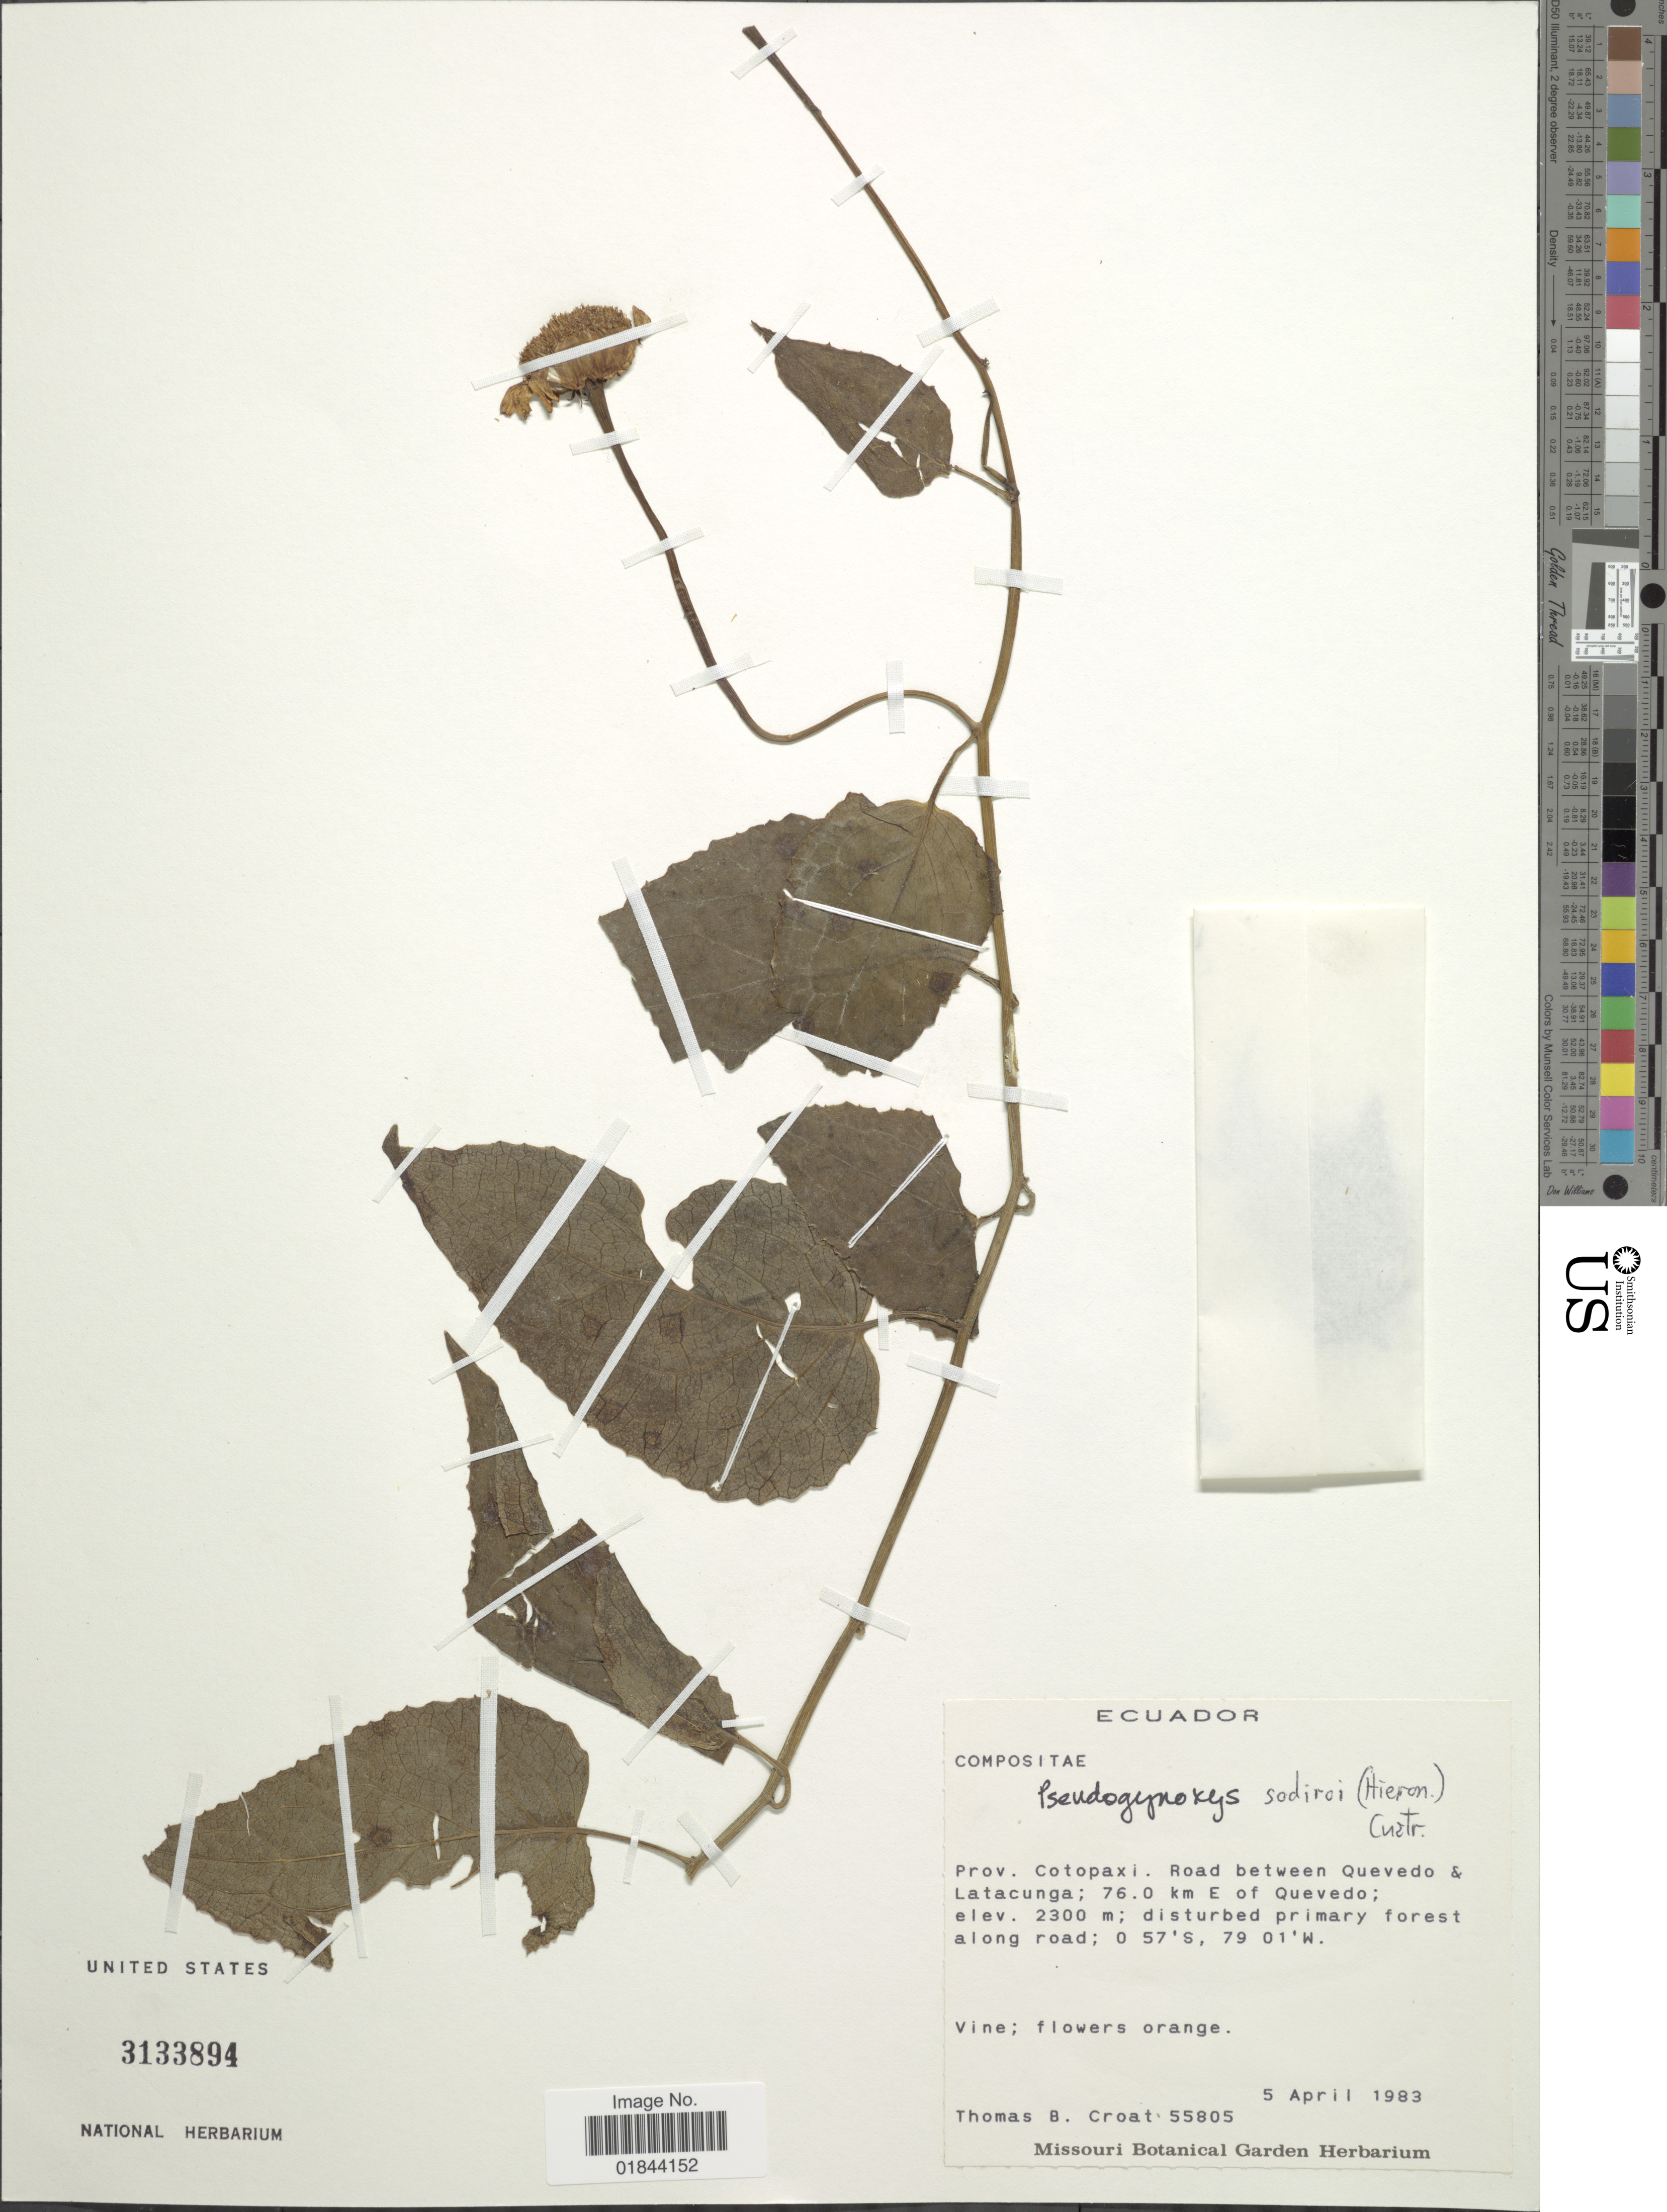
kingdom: Plantae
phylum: Tracheophyta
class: Magnoliopsida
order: Asterales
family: Asteraceae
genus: Pseudogynoxys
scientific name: Pseudogynoxys sodiroi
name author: (Hieron.) Cuatrec.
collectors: T. B. Croat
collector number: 55805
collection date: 1983-04-05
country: Ecuador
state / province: Cotopaxi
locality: Road between Quevedo & Latacunga. 76.0 km E of Quevedo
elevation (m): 2300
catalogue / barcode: US 3133894